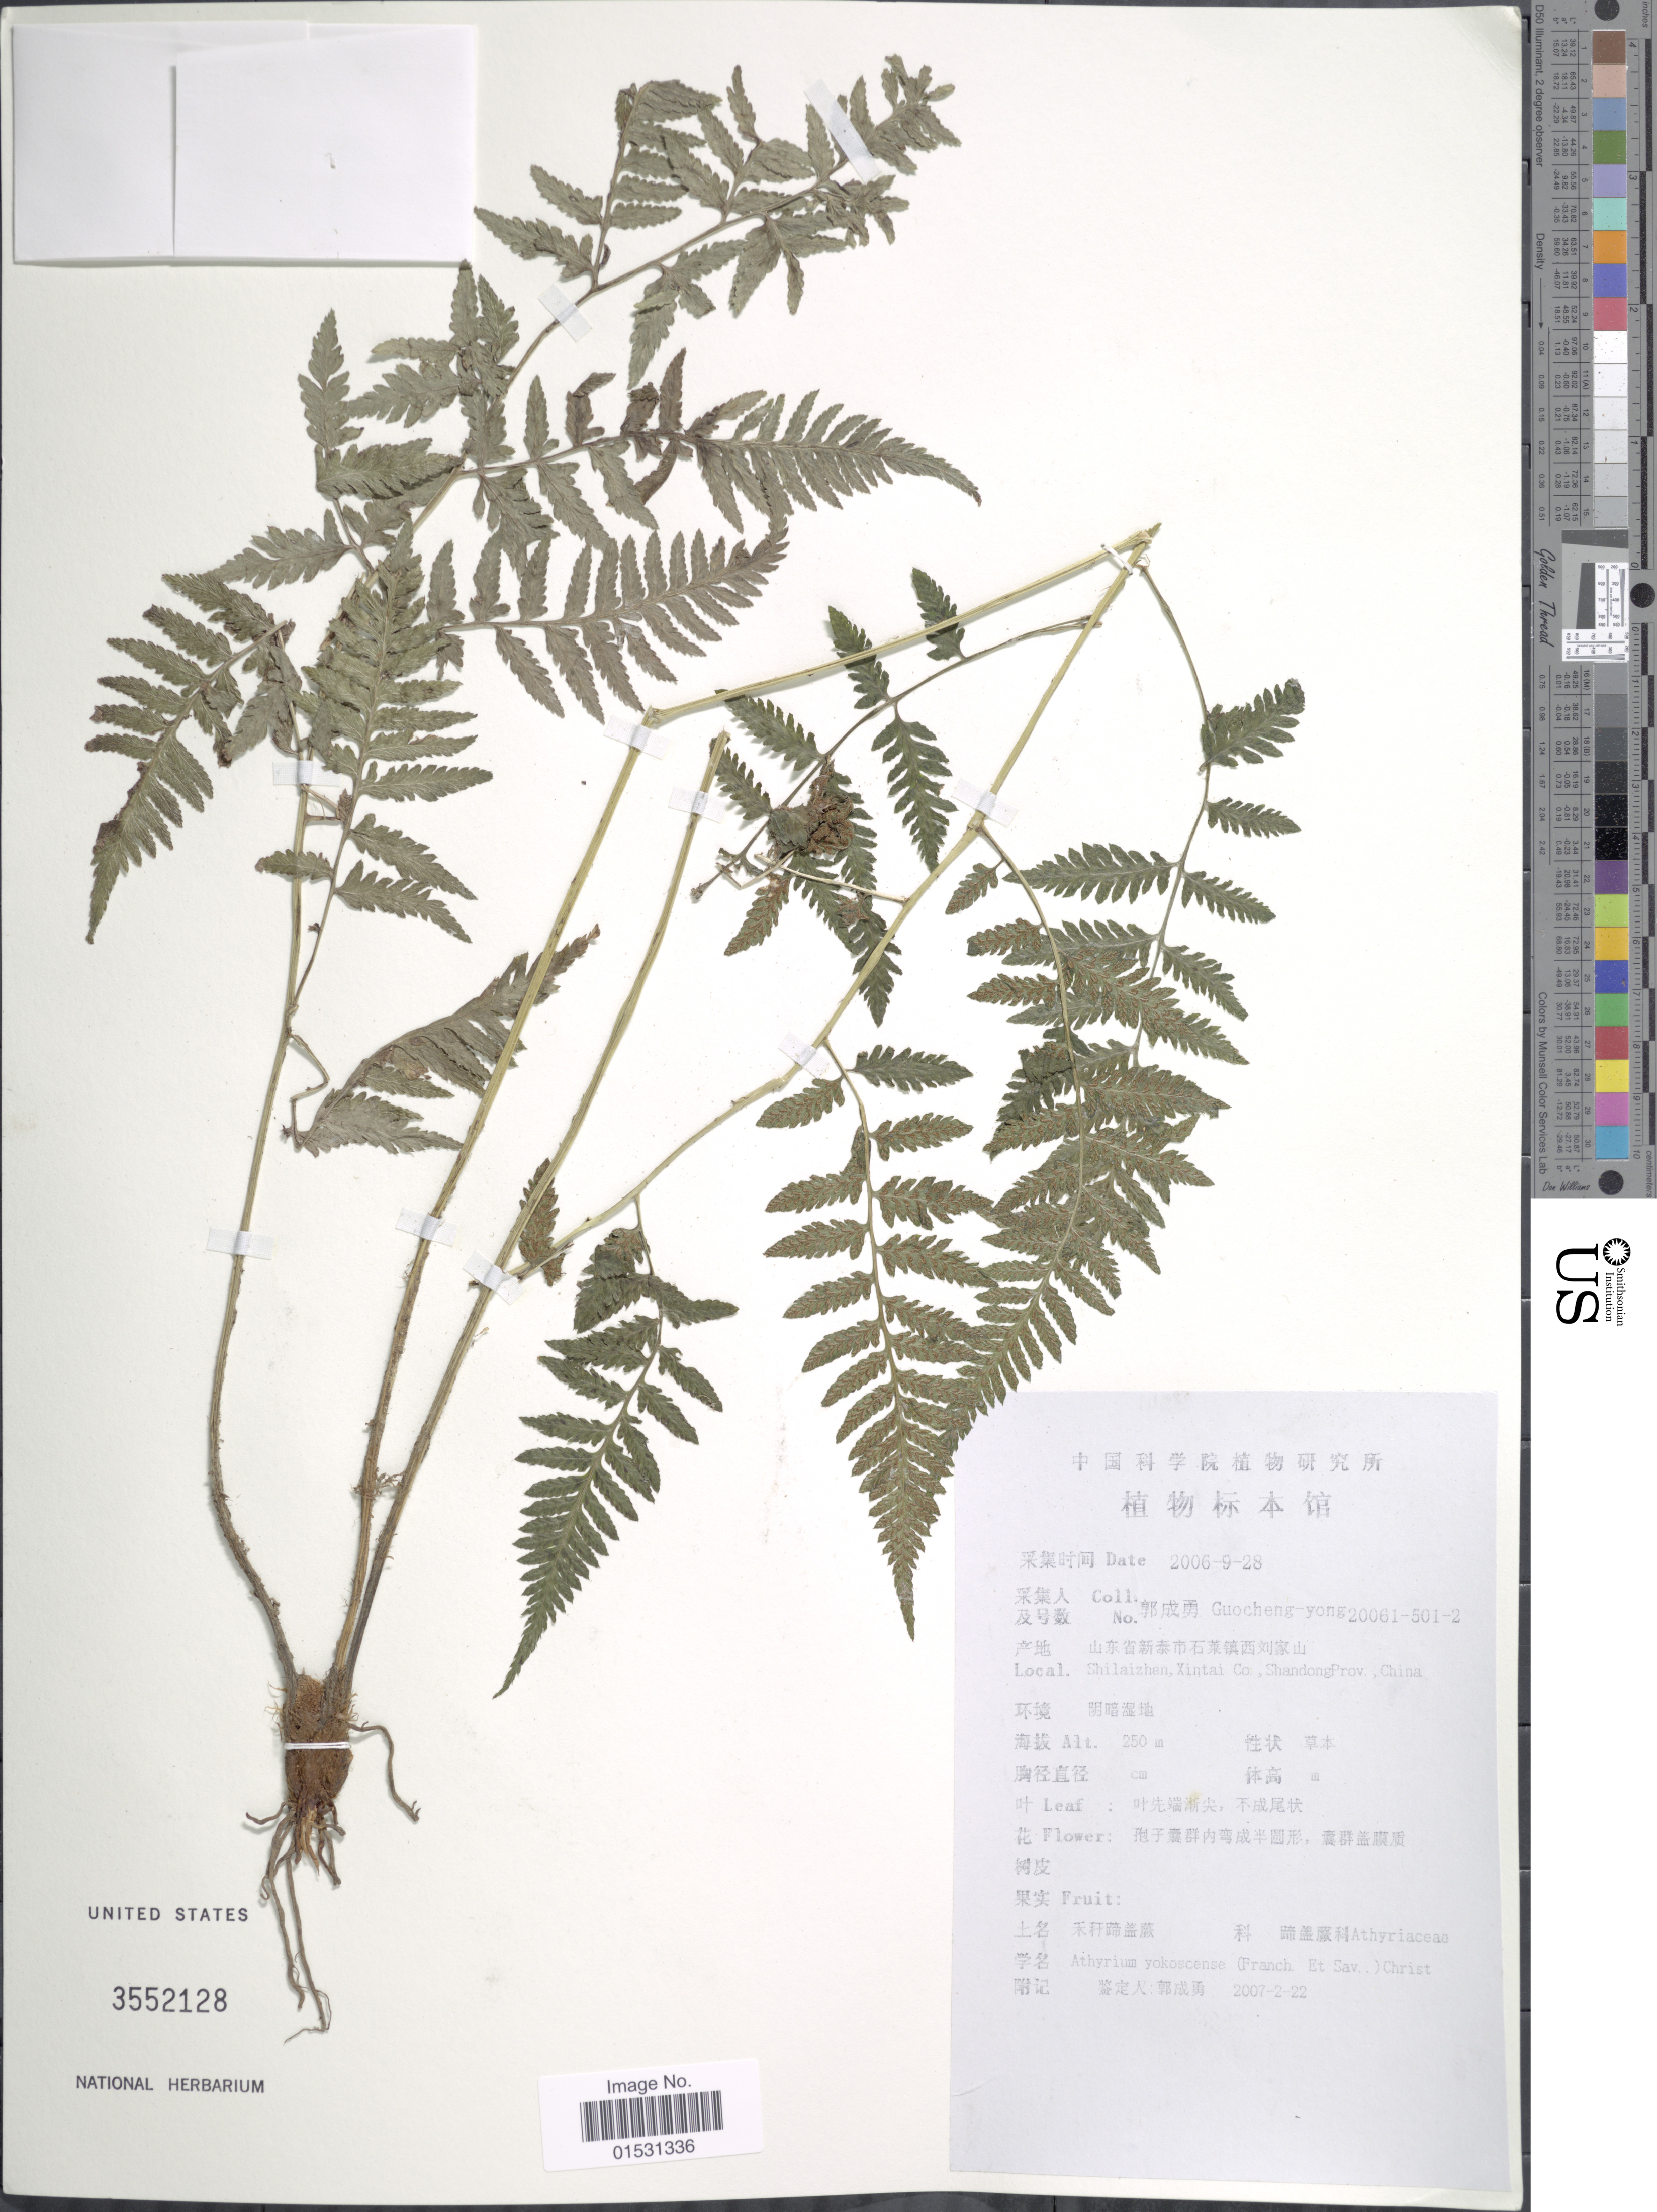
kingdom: Plantae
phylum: Tracheophyta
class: Polypodiopsida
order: Polypodiales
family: Athyriaceae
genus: Athyrium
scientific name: Athyrium yokoscense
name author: (Franch. & Sav.) Christ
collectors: Guo cheng-yong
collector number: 20061-501-2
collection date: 2006-09-28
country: China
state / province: Shandong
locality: Shilaizhen, Xintai Co, Shandong Prov.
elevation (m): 250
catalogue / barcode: US 3552128